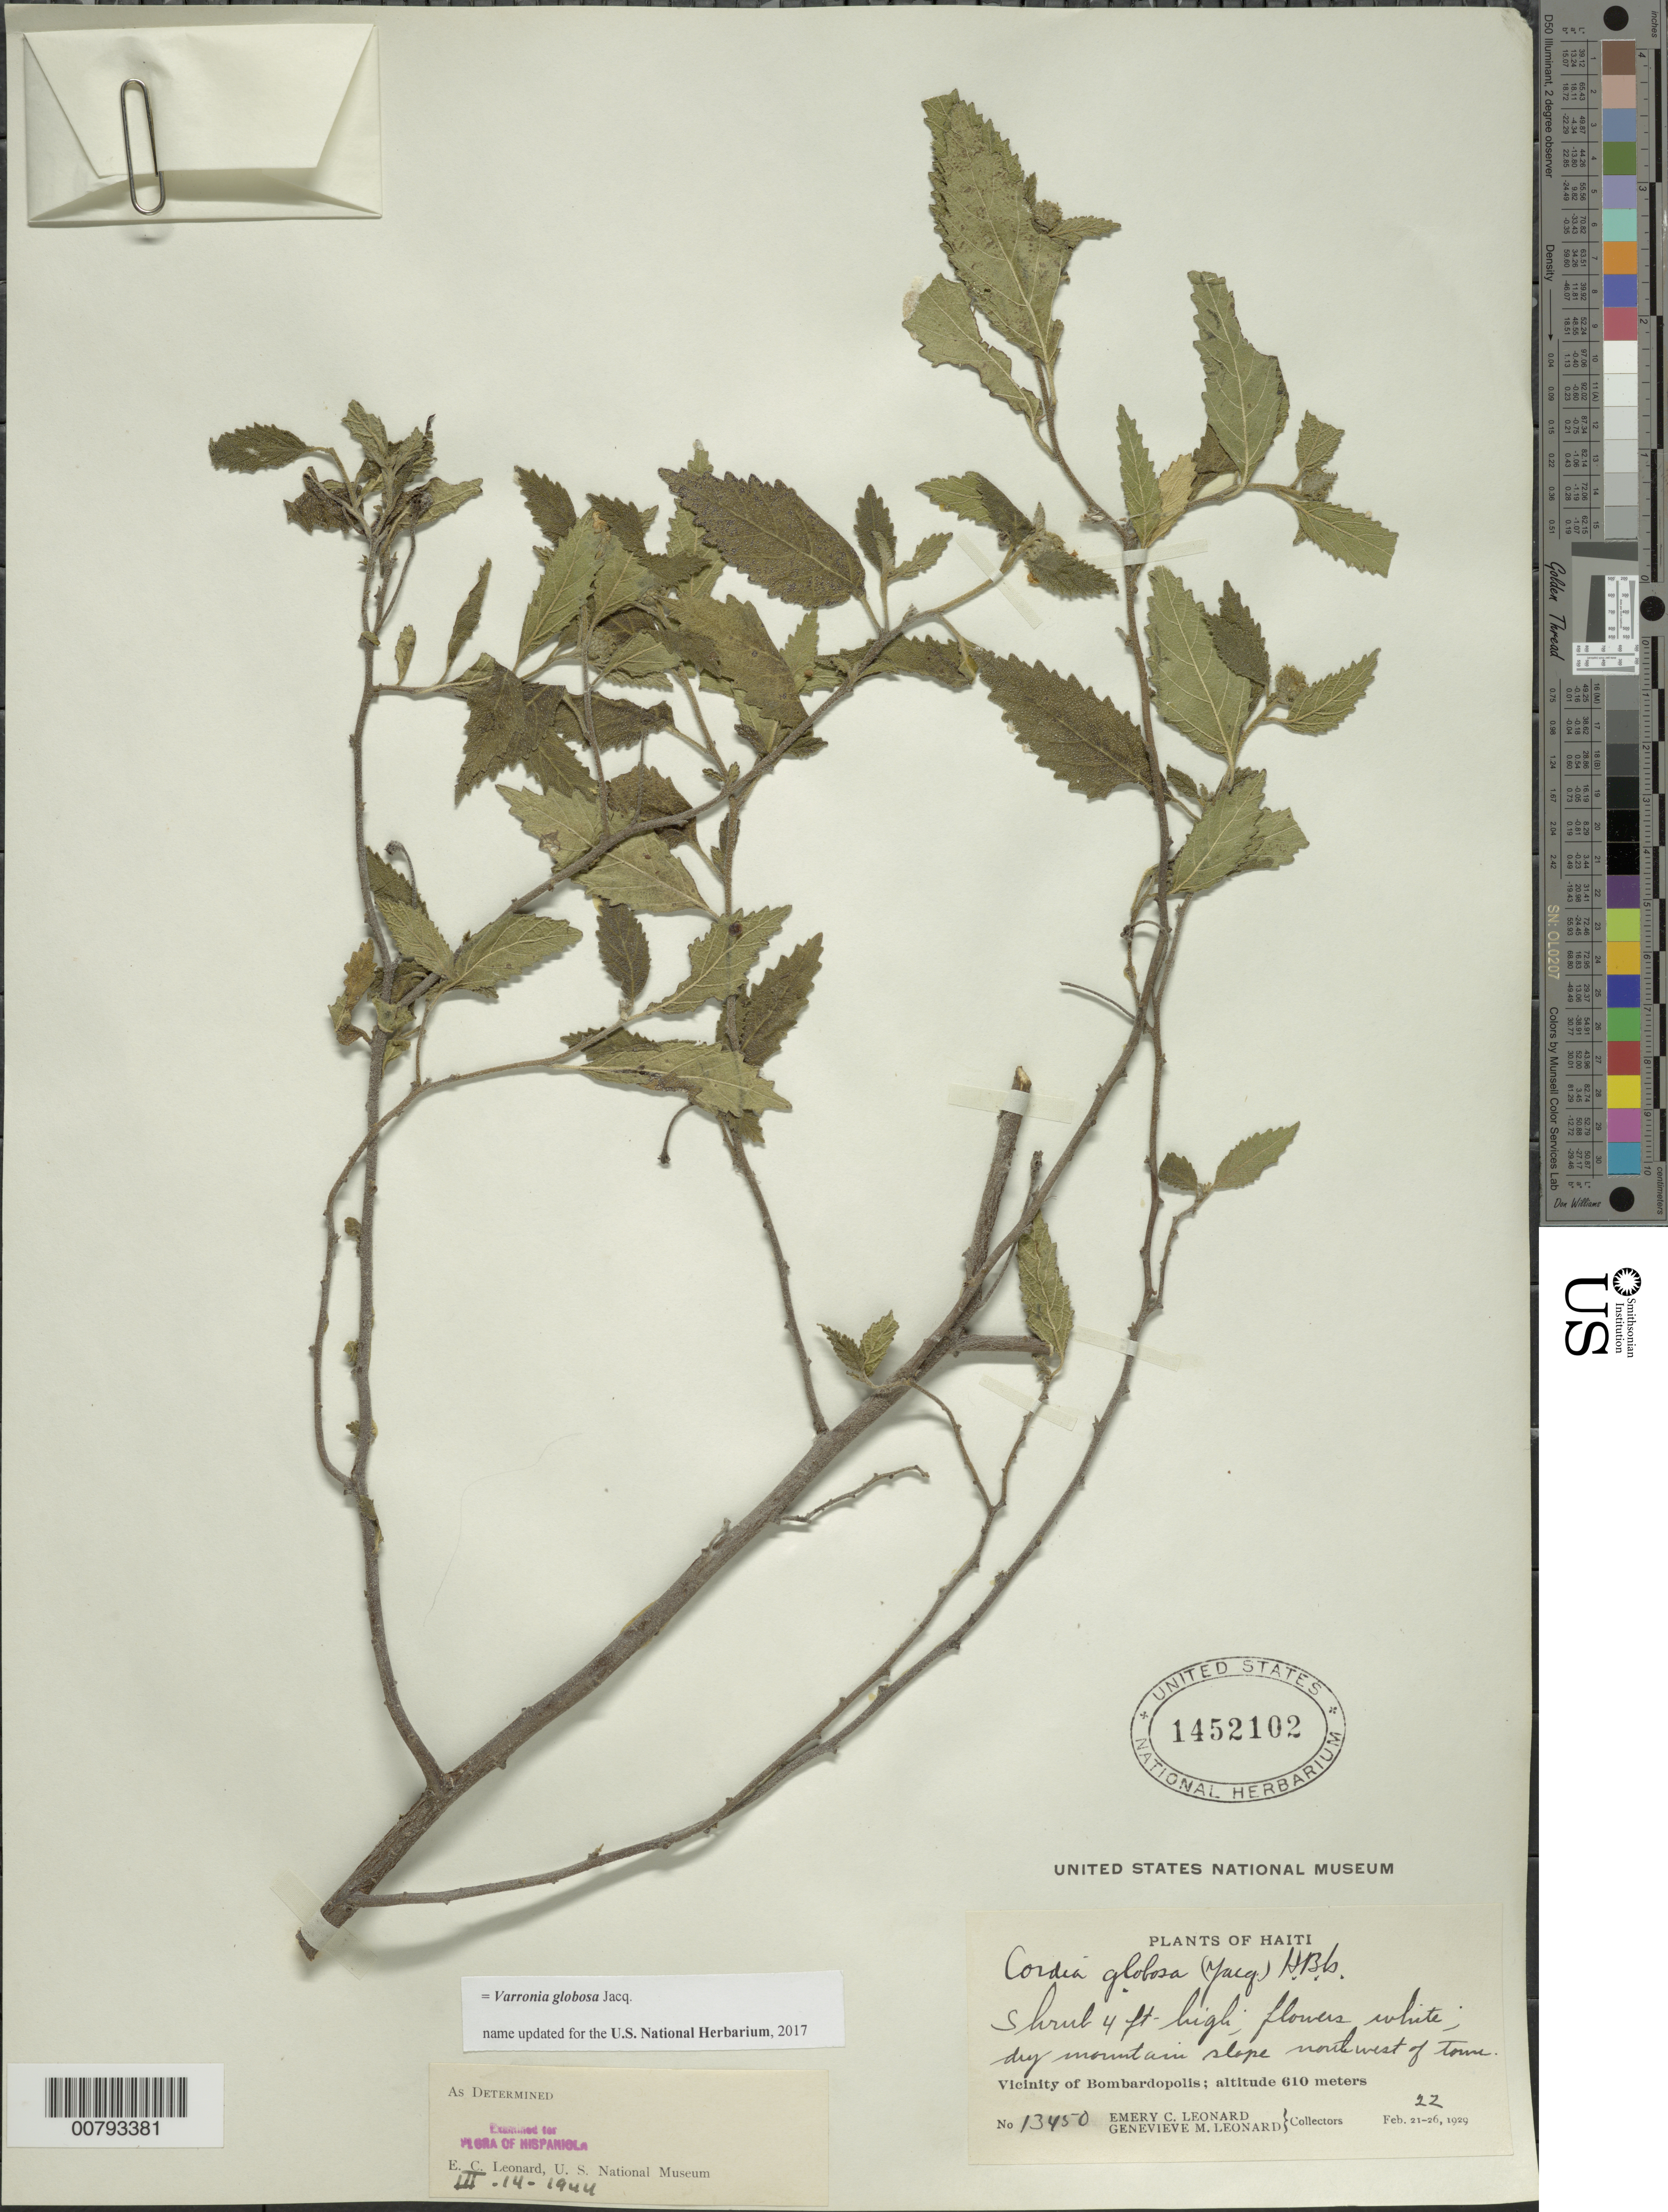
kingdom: Plantae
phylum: Tracheophyta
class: Magnoliopsida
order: Boraginales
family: Cordiaceae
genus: Varronia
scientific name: Varronia globosa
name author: Jacq.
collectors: E. C. Leonard & G. M. Leonard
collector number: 13450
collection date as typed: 22 Feb 1929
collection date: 1929-02-22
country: Haiti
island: Hispaniola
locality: Vicinity of Bombardopolis, northwest of town.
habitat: Dry mountain slope.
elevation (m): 610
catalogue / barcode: US 1452102